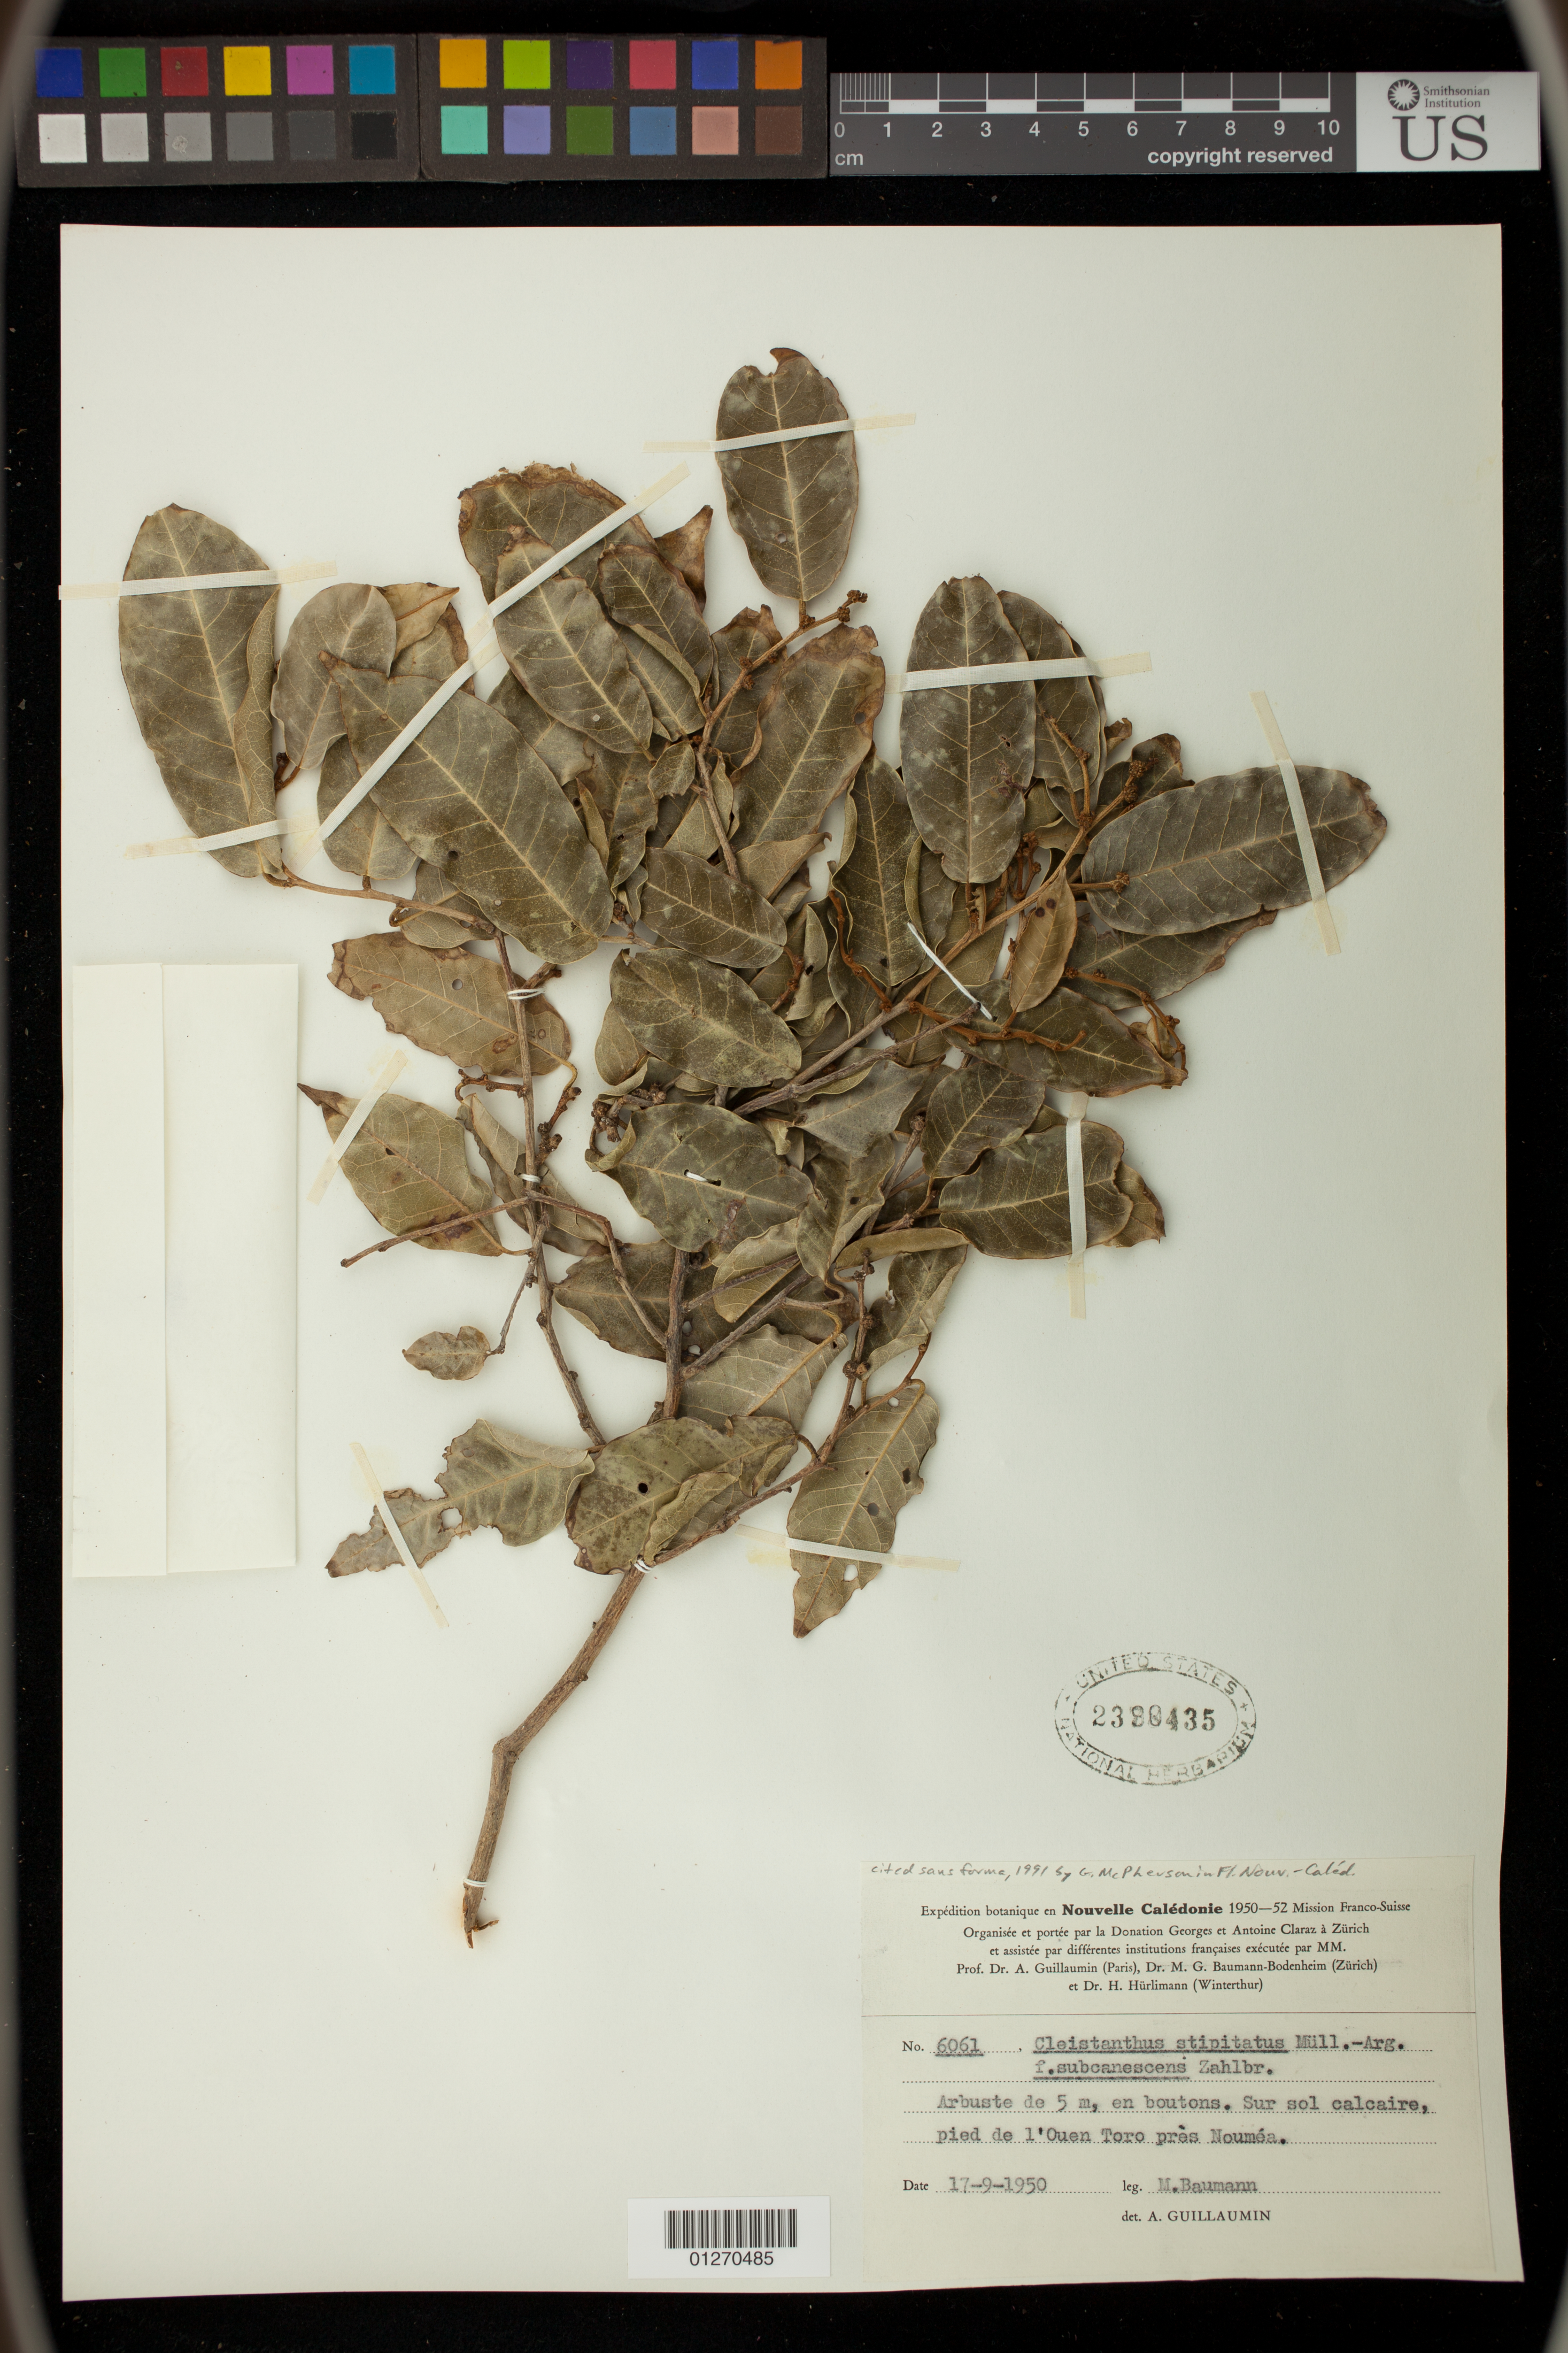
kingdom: Plantae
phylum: Tracheophyta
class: Magnoliopsida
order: Malpighiales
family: Phyllanthaceae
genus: Cleistanthus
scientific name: Cleistanthus stipitatus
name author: (Baill.) Müll. Arg.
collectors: M. Baumann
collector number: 6061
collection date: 1950-09-17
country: New Caledonia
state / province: South Province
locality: pied de l'Ouen Toro pres Noumea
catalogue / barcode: US 2380435